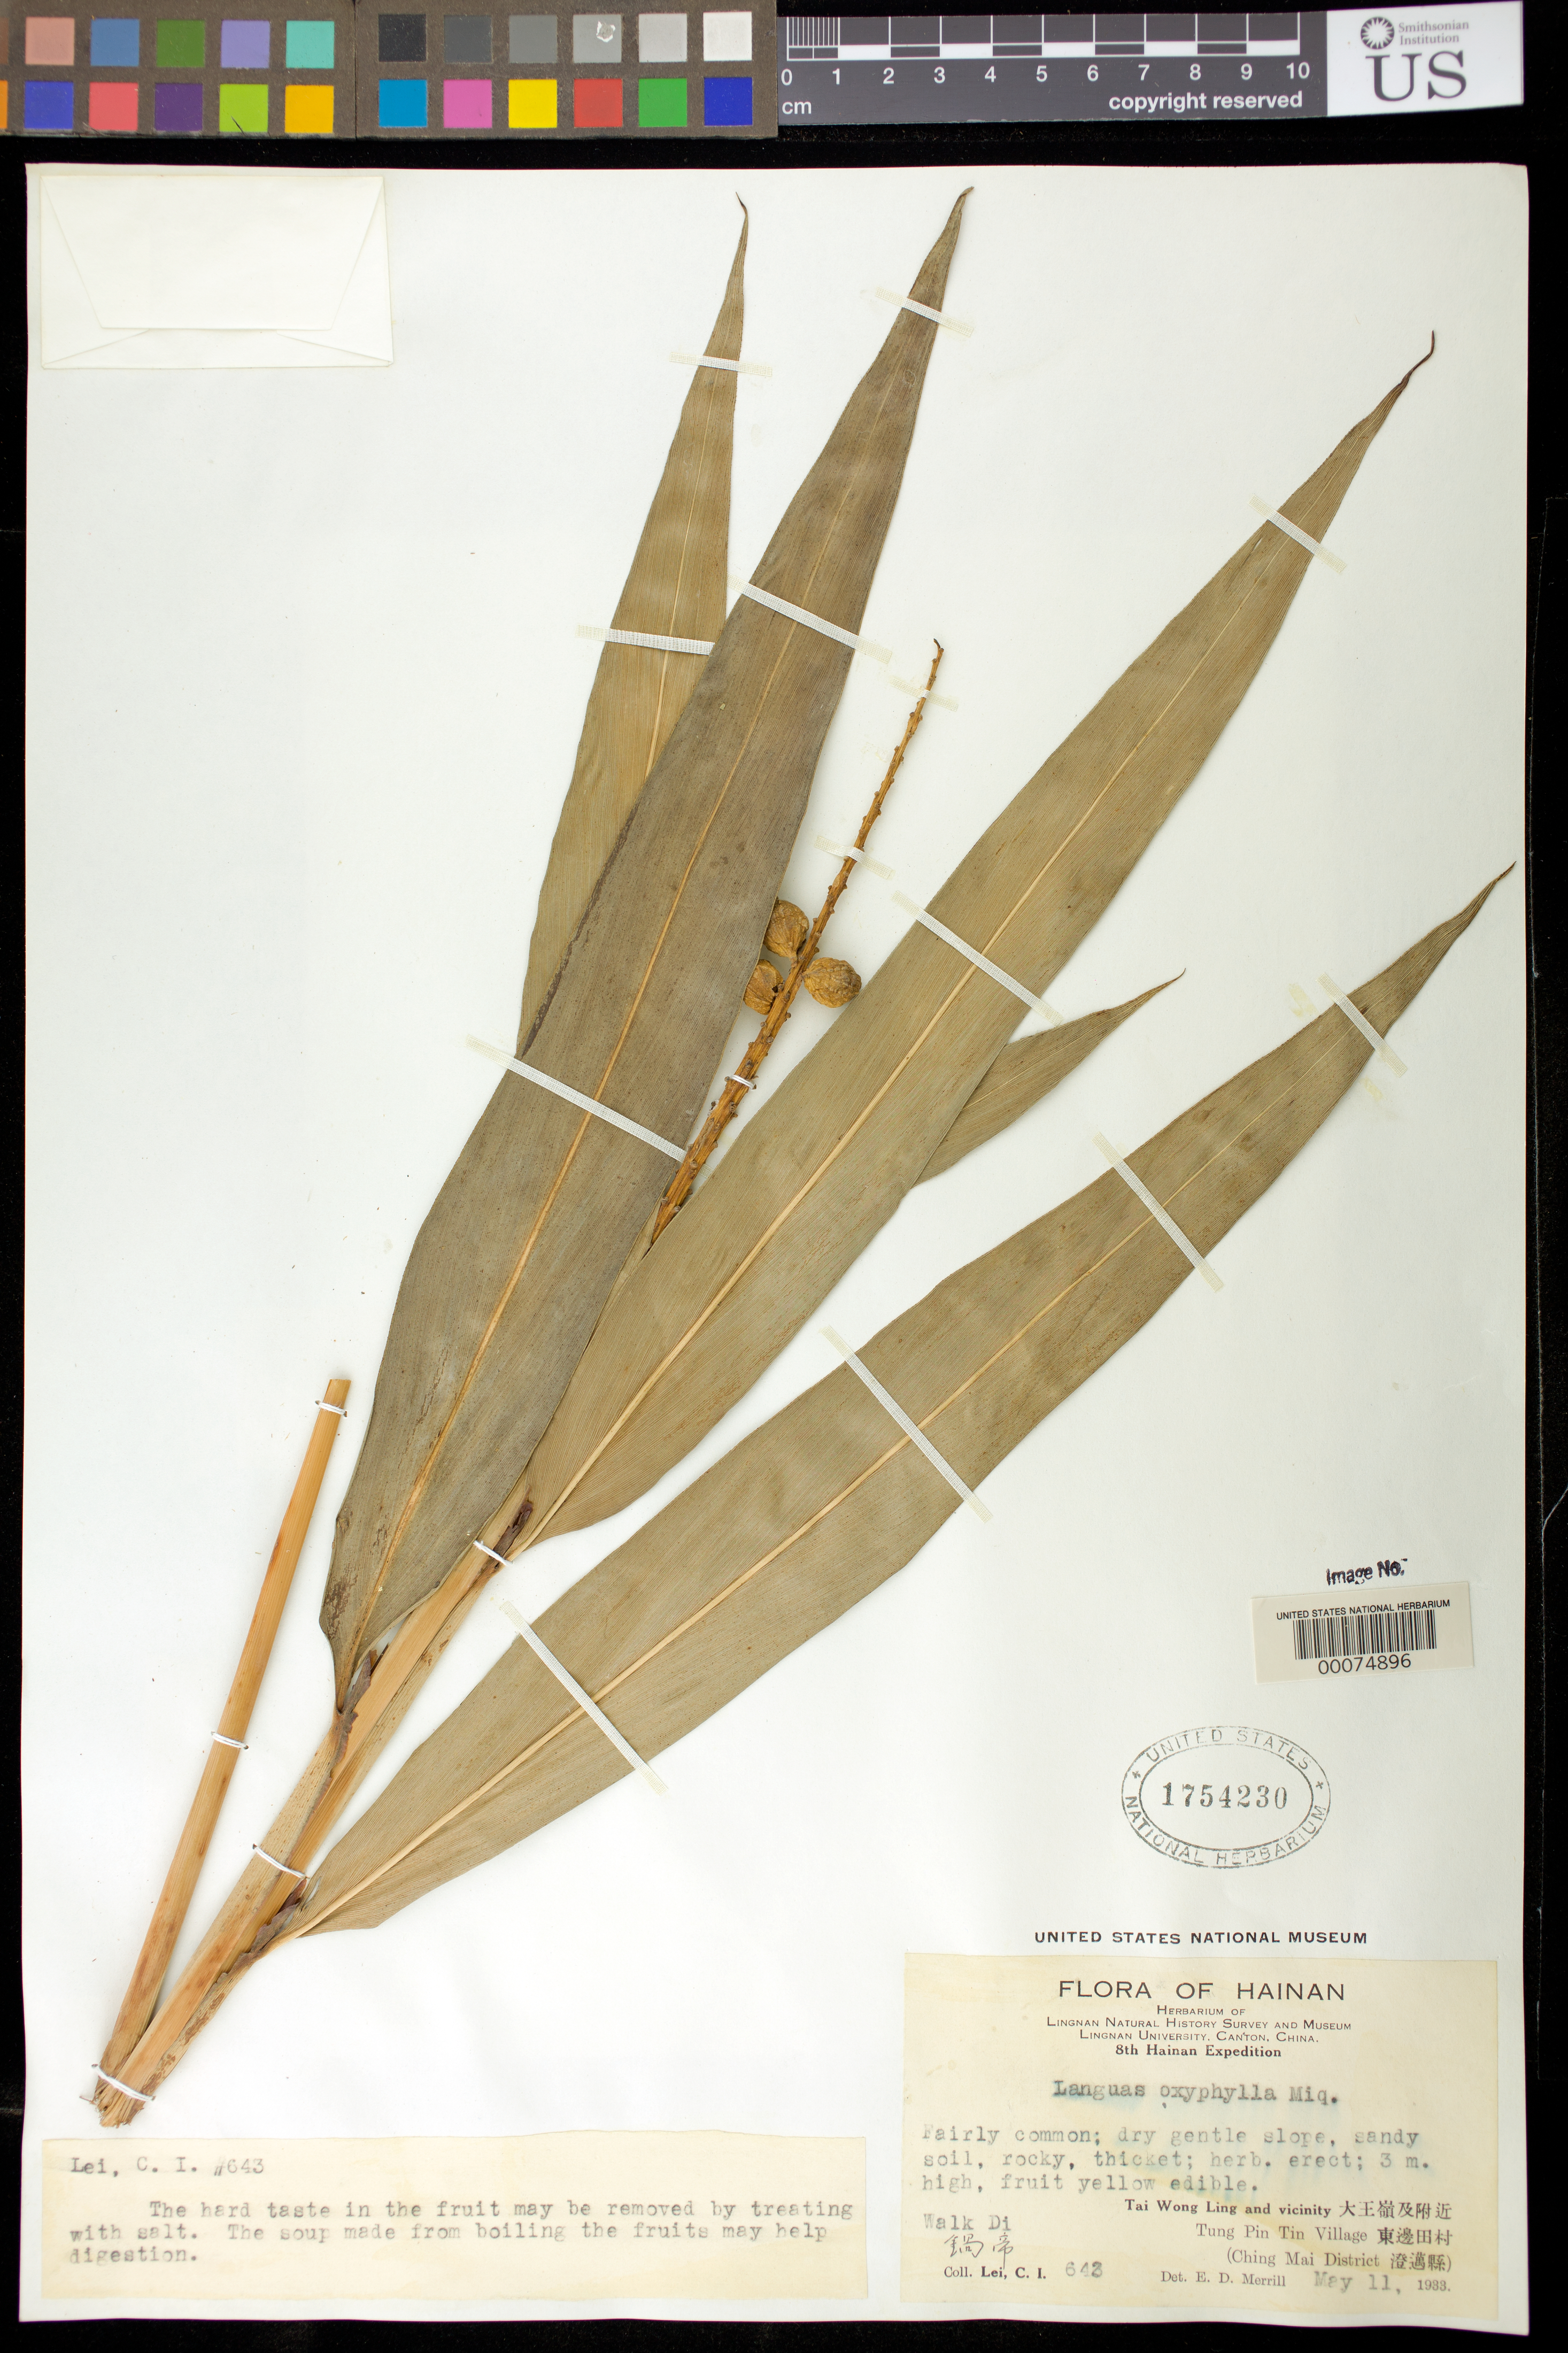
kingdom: Plantae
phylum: Tracheophyta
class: Liliopsida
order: Zingiberales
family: Zingiberaceae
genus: Alpinia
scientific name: Alpinia oxyphylla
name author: Miq.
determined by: Merrill, Elmer D.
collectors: C. I. Lei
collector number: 643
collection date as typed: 11 May 1933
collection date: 1933-05-11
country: China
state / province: Hainan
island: Hainan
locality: Tai wong ling and vicinity, tung pin tin village, ching mai district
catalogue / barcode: US 1754230